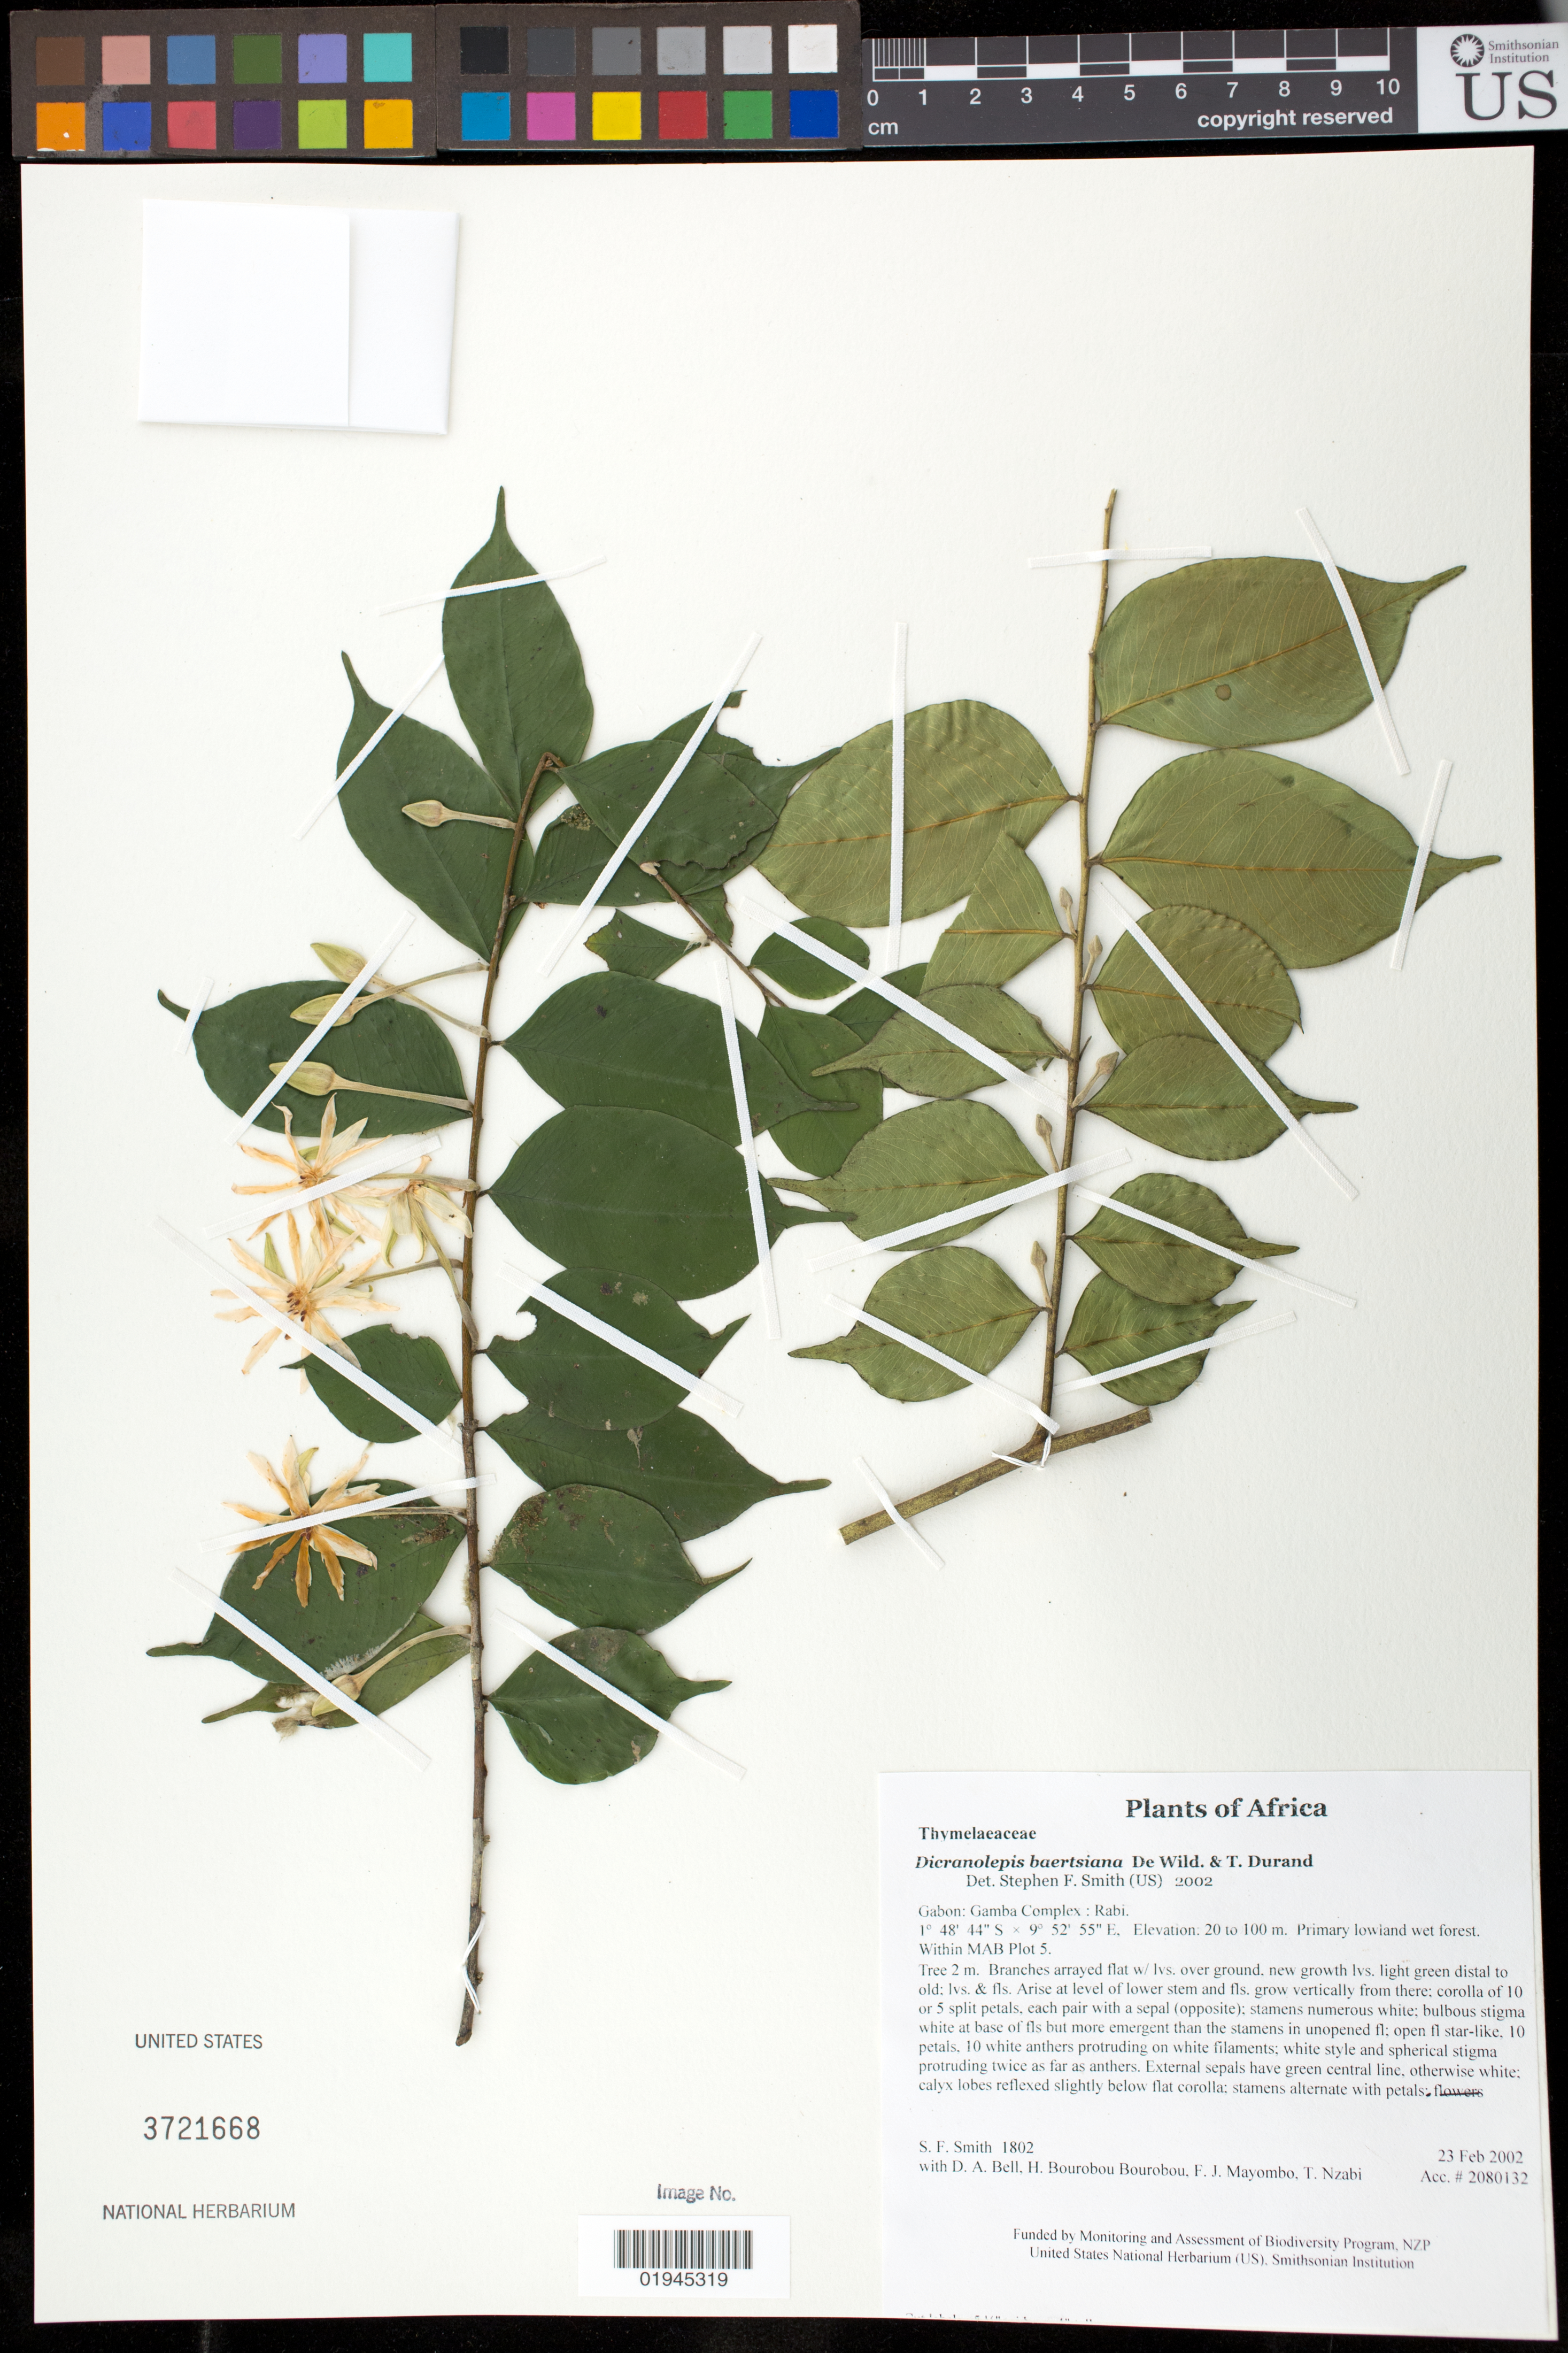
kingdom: Plantae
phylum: Tracheophyta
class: Magnoliopsida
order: Malvales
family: Thymelaeaceae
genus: Dicranolepis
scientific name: Dicranolepis baertsiana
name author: De Wild. & Durand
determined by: Smith, Stephen F., (US), NMNH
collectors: S.F. Smith, D. A. Bell, H. Bourobou Bourobou & F. J. Mayombo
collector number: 1802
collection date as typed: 23 Feb 2002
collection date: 2002-02-23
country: Gabon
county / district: Gamba Complex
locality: Rabi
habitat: Primary lowland wet forest. Within MAB Plot 5.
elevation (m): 20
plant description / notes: Flowers turning yellow w/ age.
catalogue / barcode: US 3721668